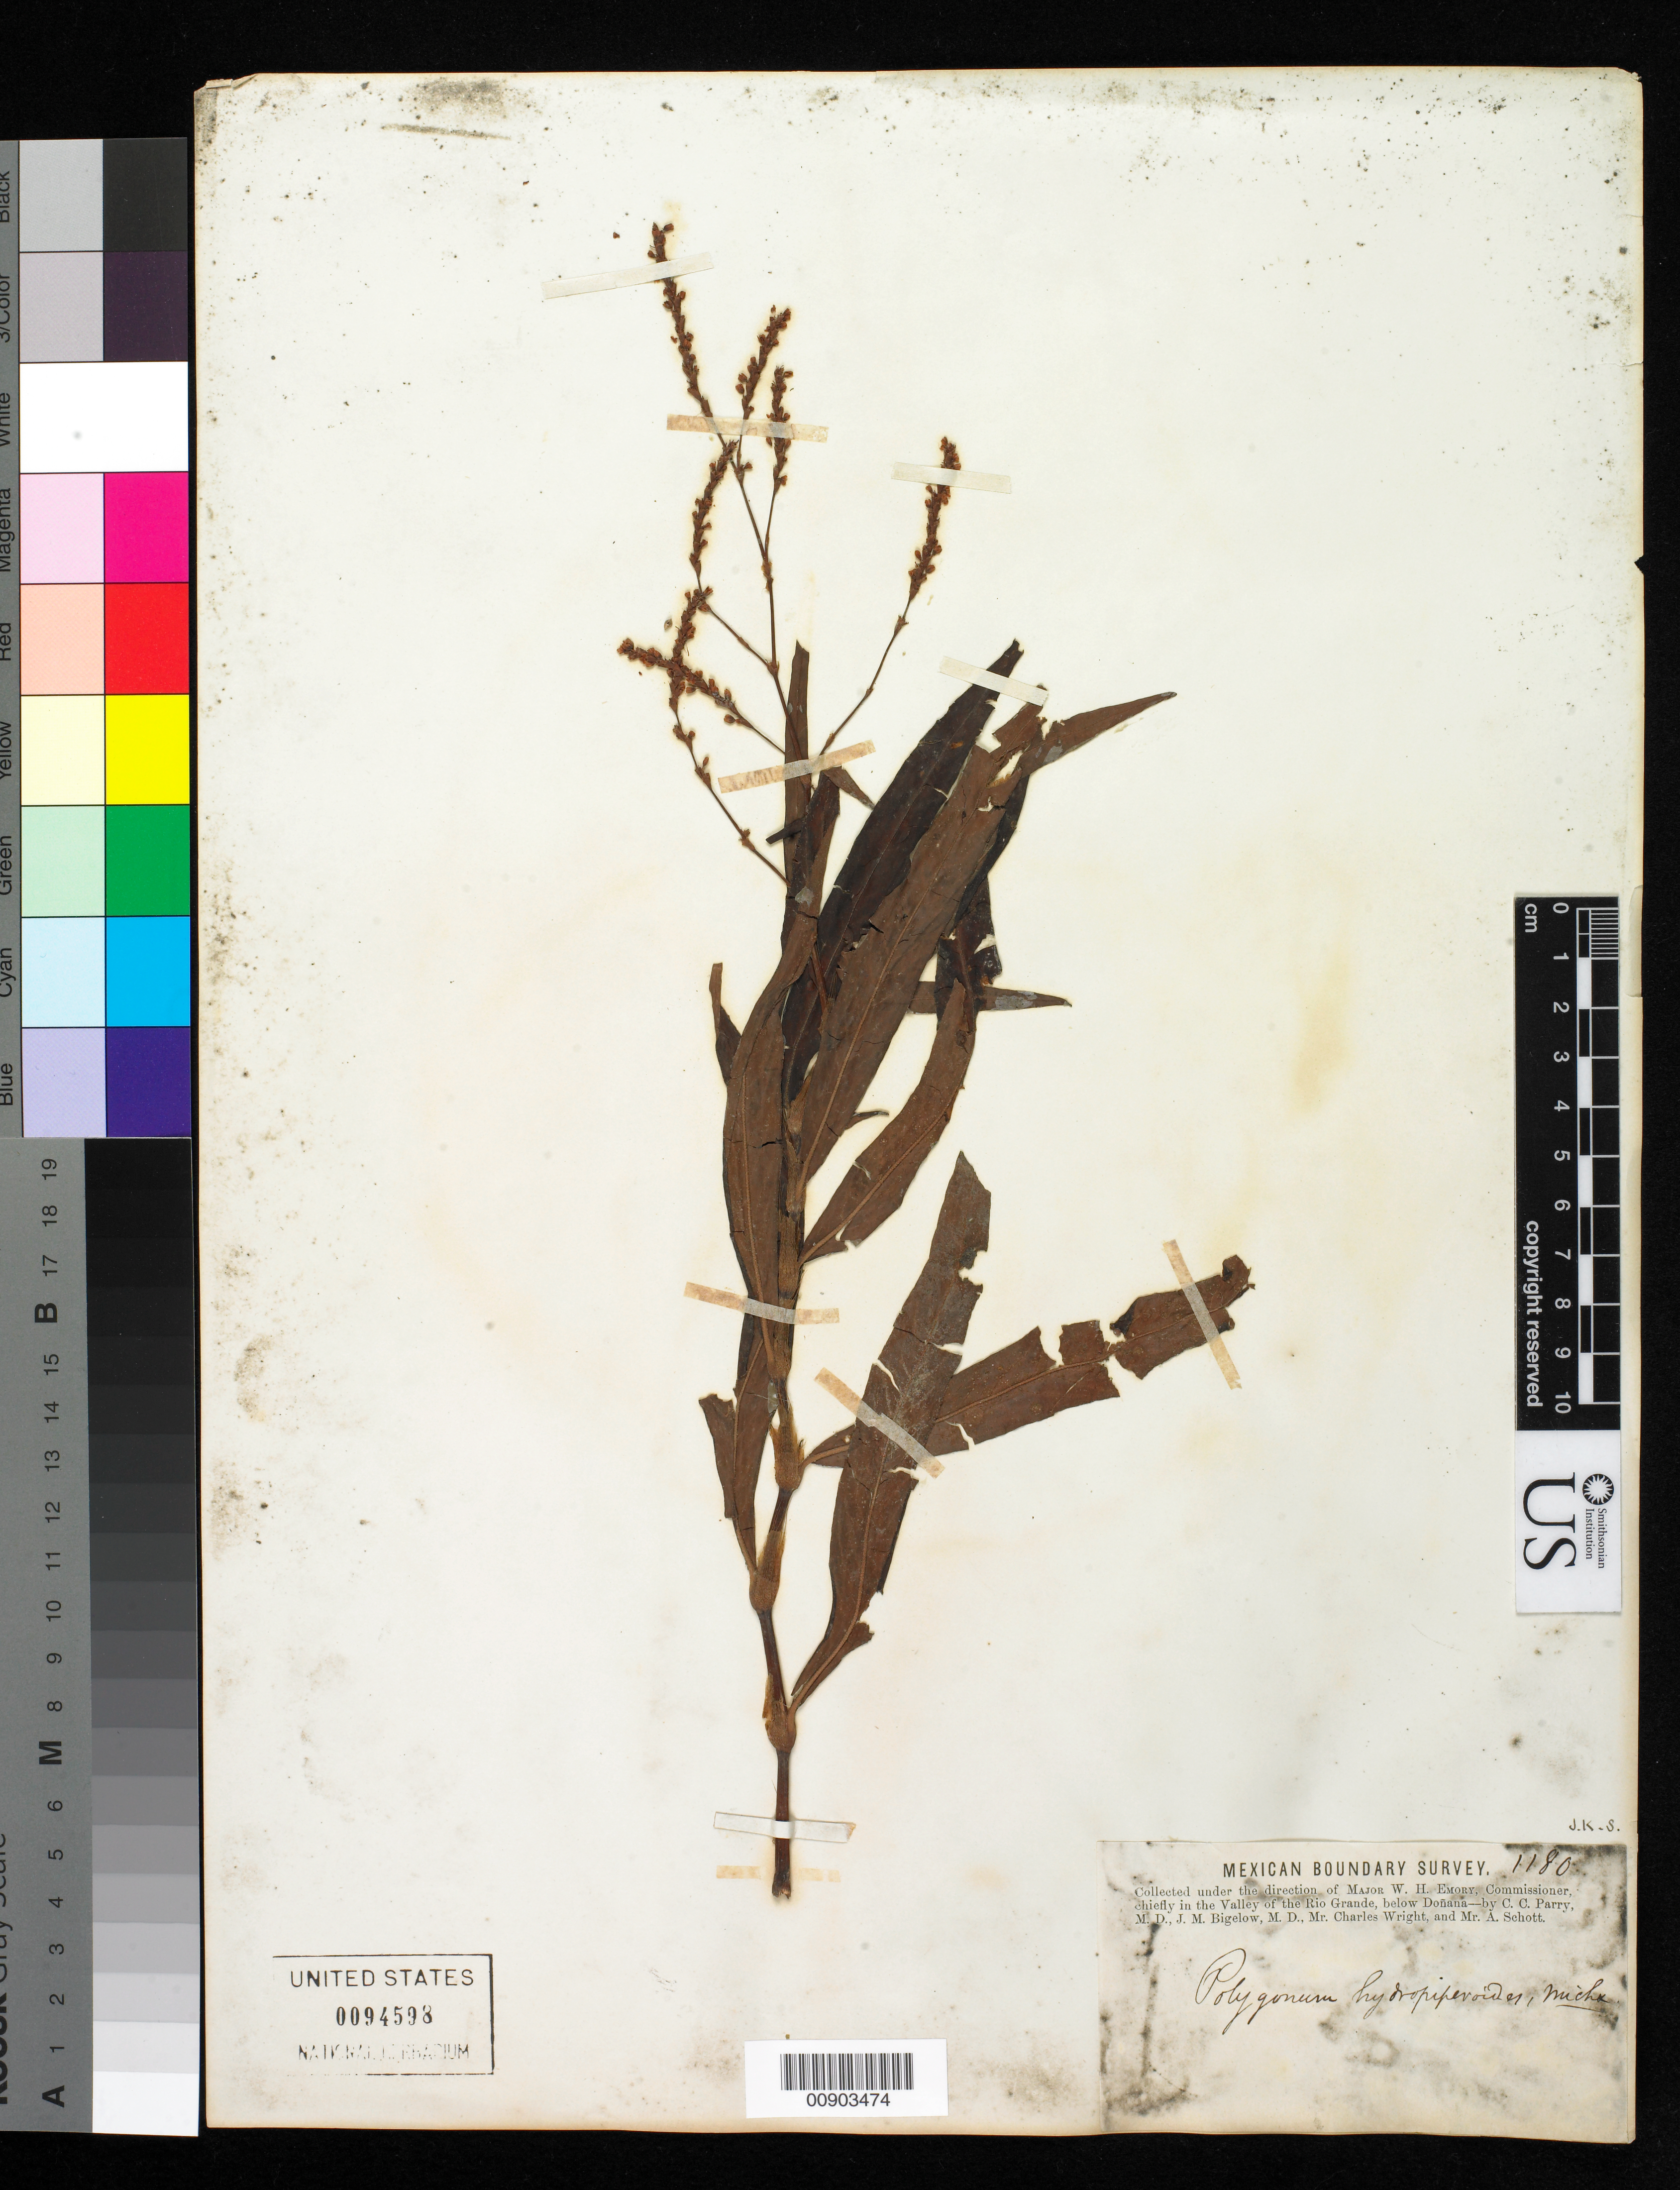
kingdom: Plantae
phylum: Tracheophyta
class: Magnoliopsida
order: Caryophyllales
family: Polygonaceae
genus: Persicaria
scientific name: Persicaria hydropiperoides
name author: (Michx.) Small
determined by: Atha, D. E.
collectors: C. C. Parry, J. M. Bigelow, C. Wright & A. C. V. Schott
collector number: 1180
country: United States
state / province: New Mexico / Texas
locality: Valley of the Rio Grande, below Doñana.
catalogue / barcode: US 94598